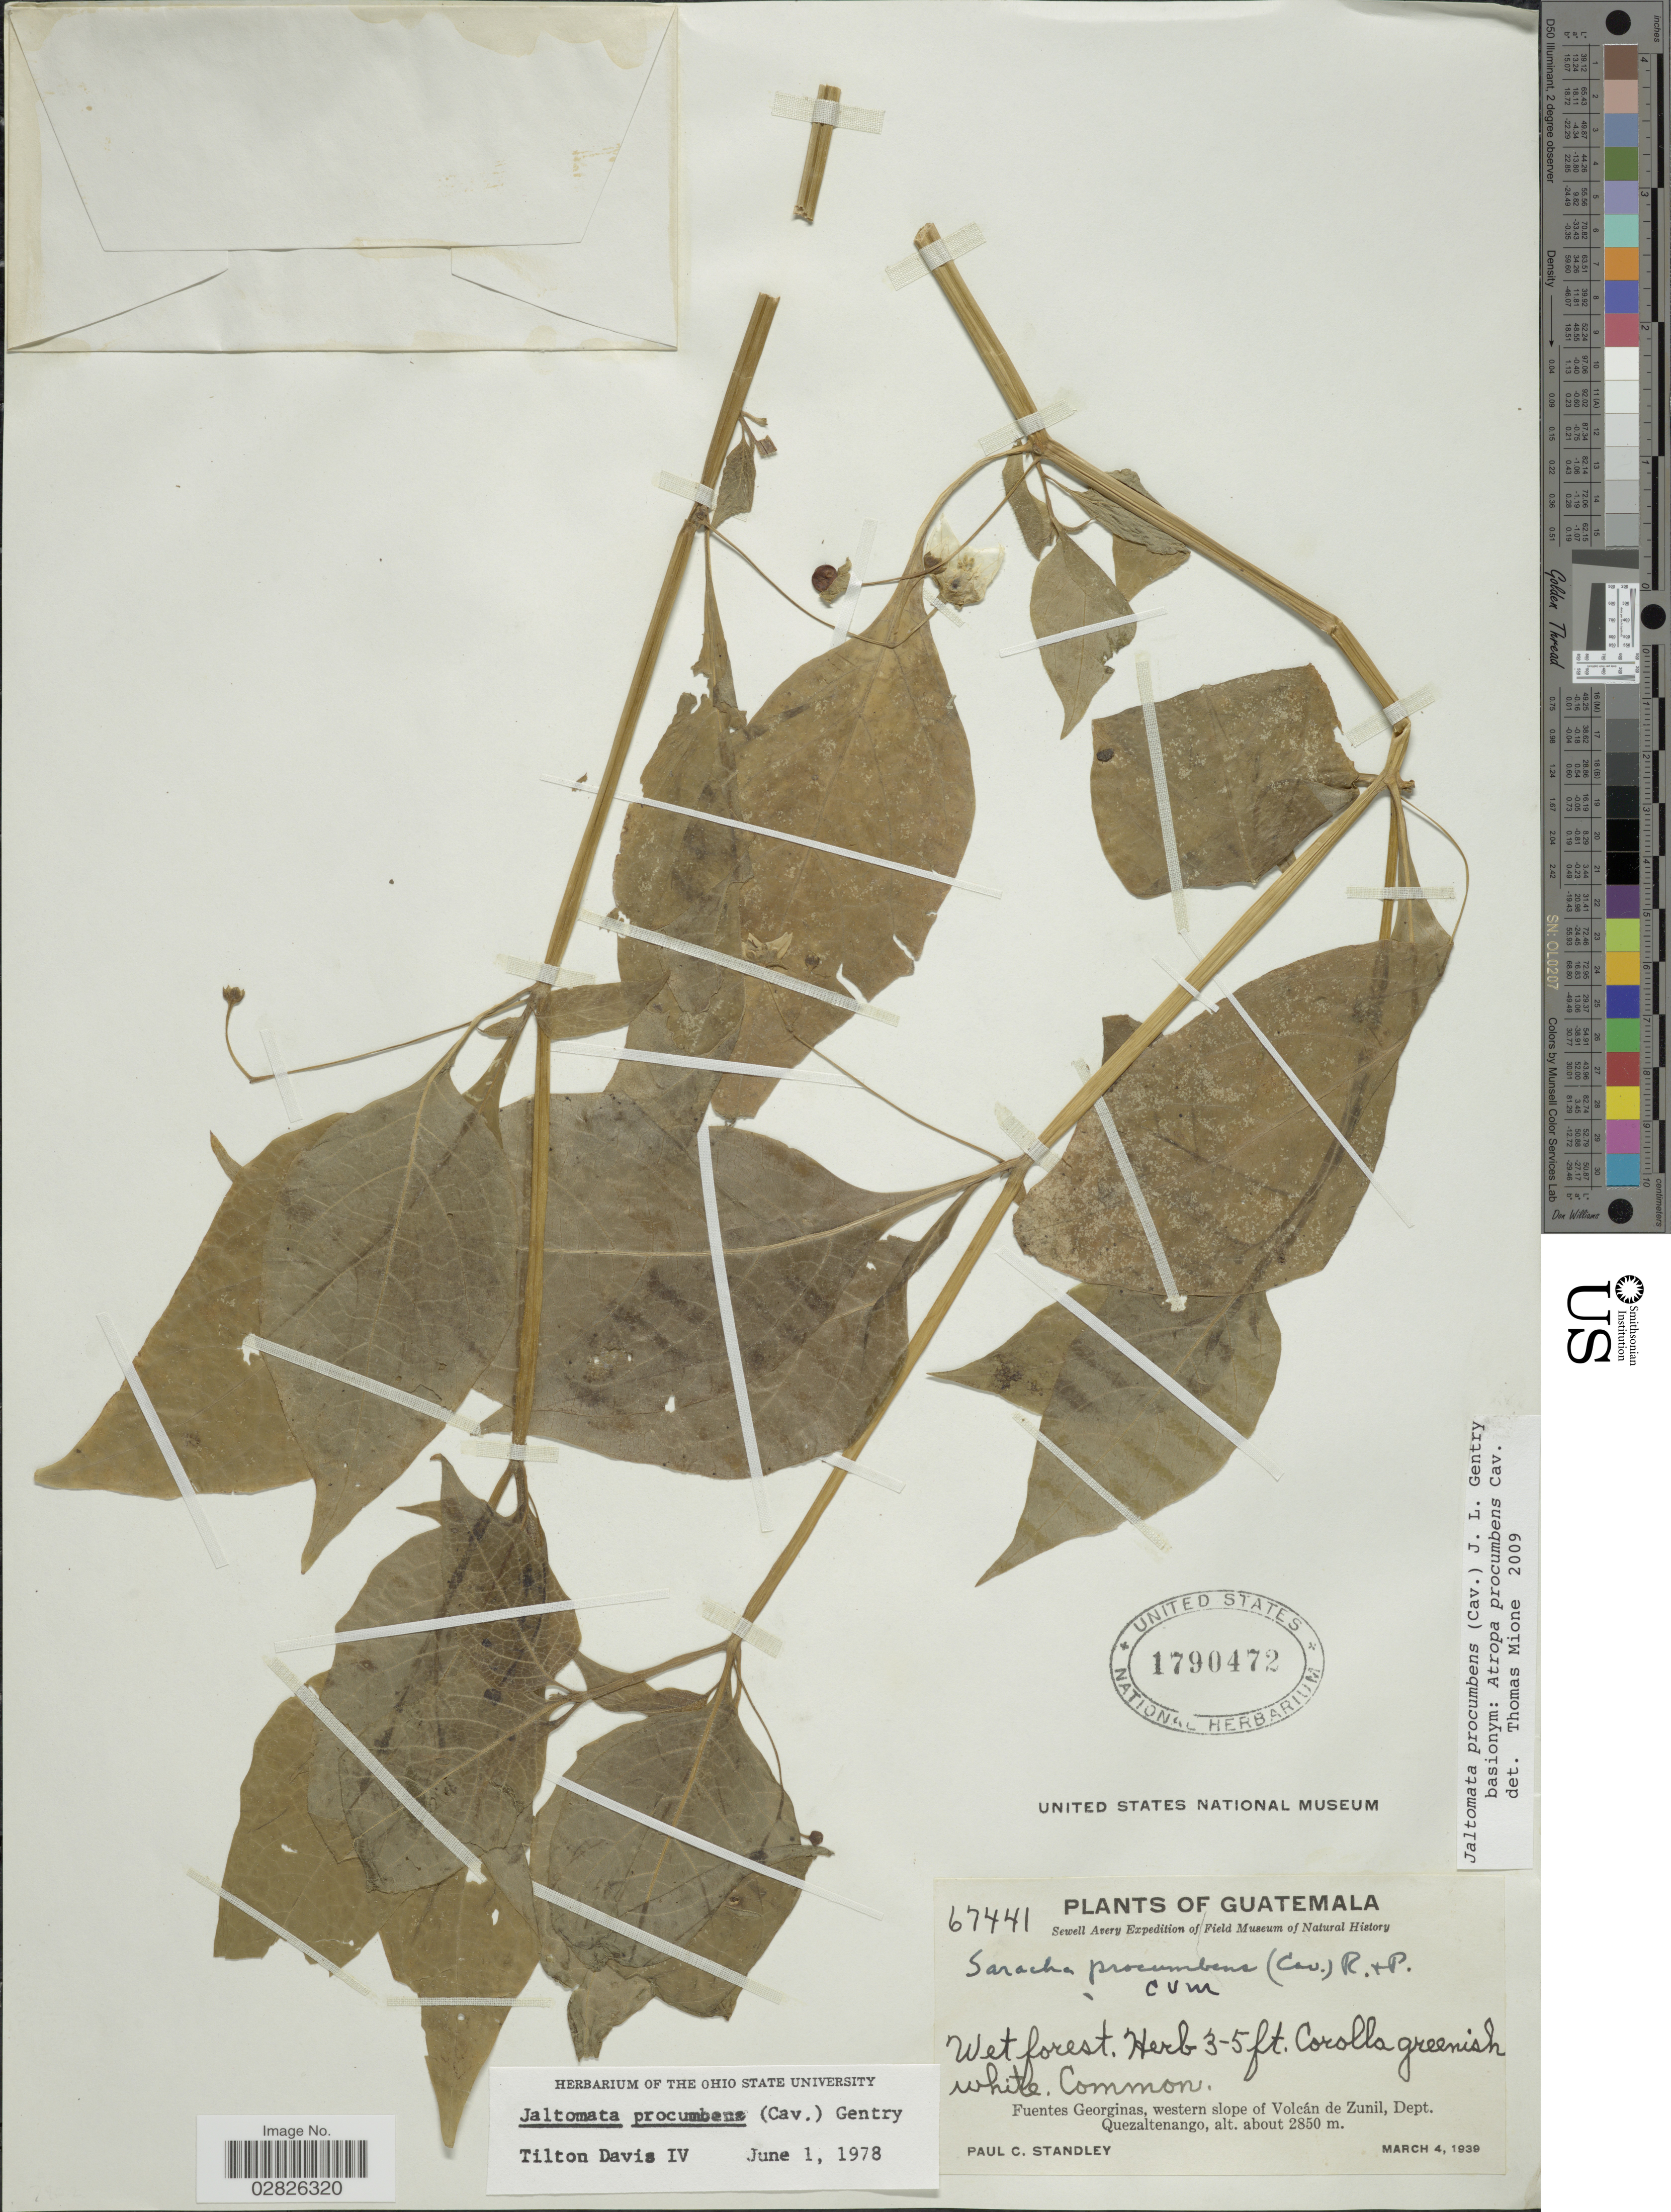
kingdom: Plantae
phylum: Tracheophyta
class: Magnoliopsida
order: Solanales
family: Solanaceae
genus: Jaltomata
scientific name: Jaltomata procumbens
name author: (Cav.) J.L. Gentry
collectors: P. C. Standley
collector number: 67441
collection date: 1939-03-04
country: Guatemala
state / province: Quetzaltenango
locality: Fuentes Georginas, western slope of Volcán de Zunil, Dept. Quezaltenango.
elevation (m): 2850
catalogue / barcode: US 1790472